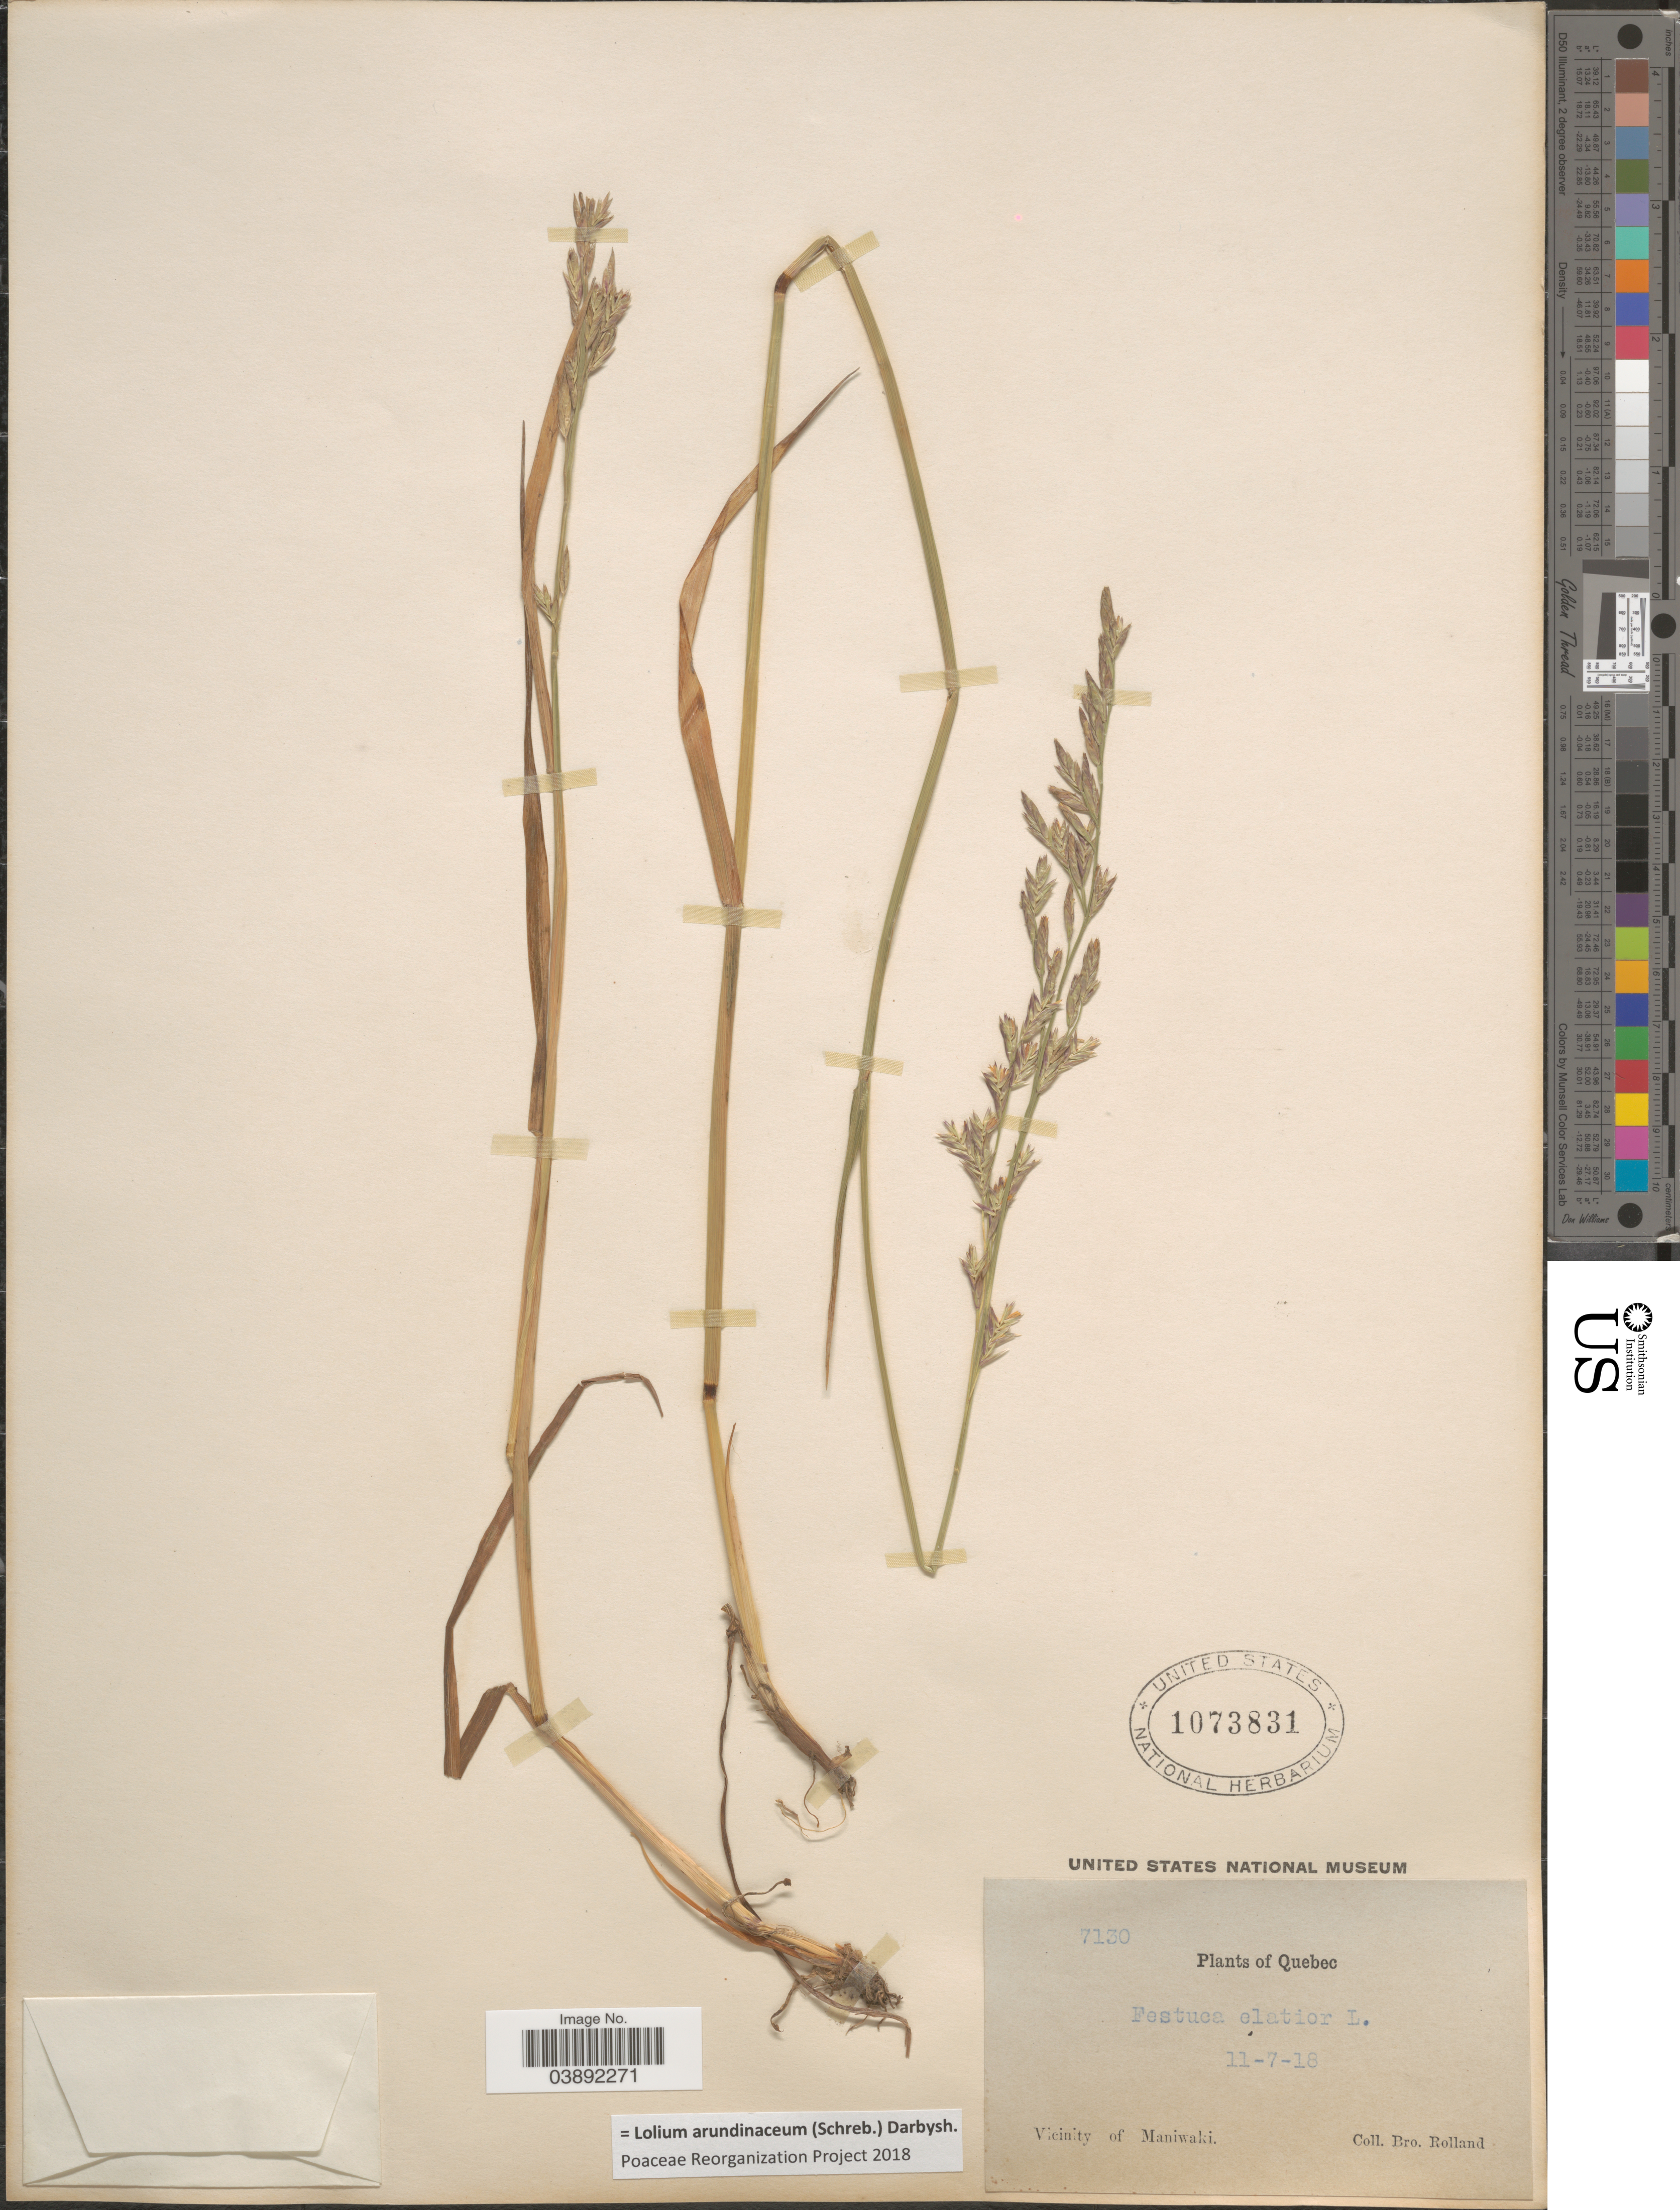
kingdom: Plantae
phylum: Tracheophyta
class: Liliopsida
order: Poales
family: Poaceae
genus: Lolium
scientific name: Lolium arundinaceum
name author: (Schreb.) Darbysh.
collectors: B. Rolland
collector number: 7130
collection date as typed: Transcribed d/m/y: 11/7/18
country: Canada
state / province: Quebec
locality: Vicinity of Maniwaki.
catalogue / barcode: US 1073831